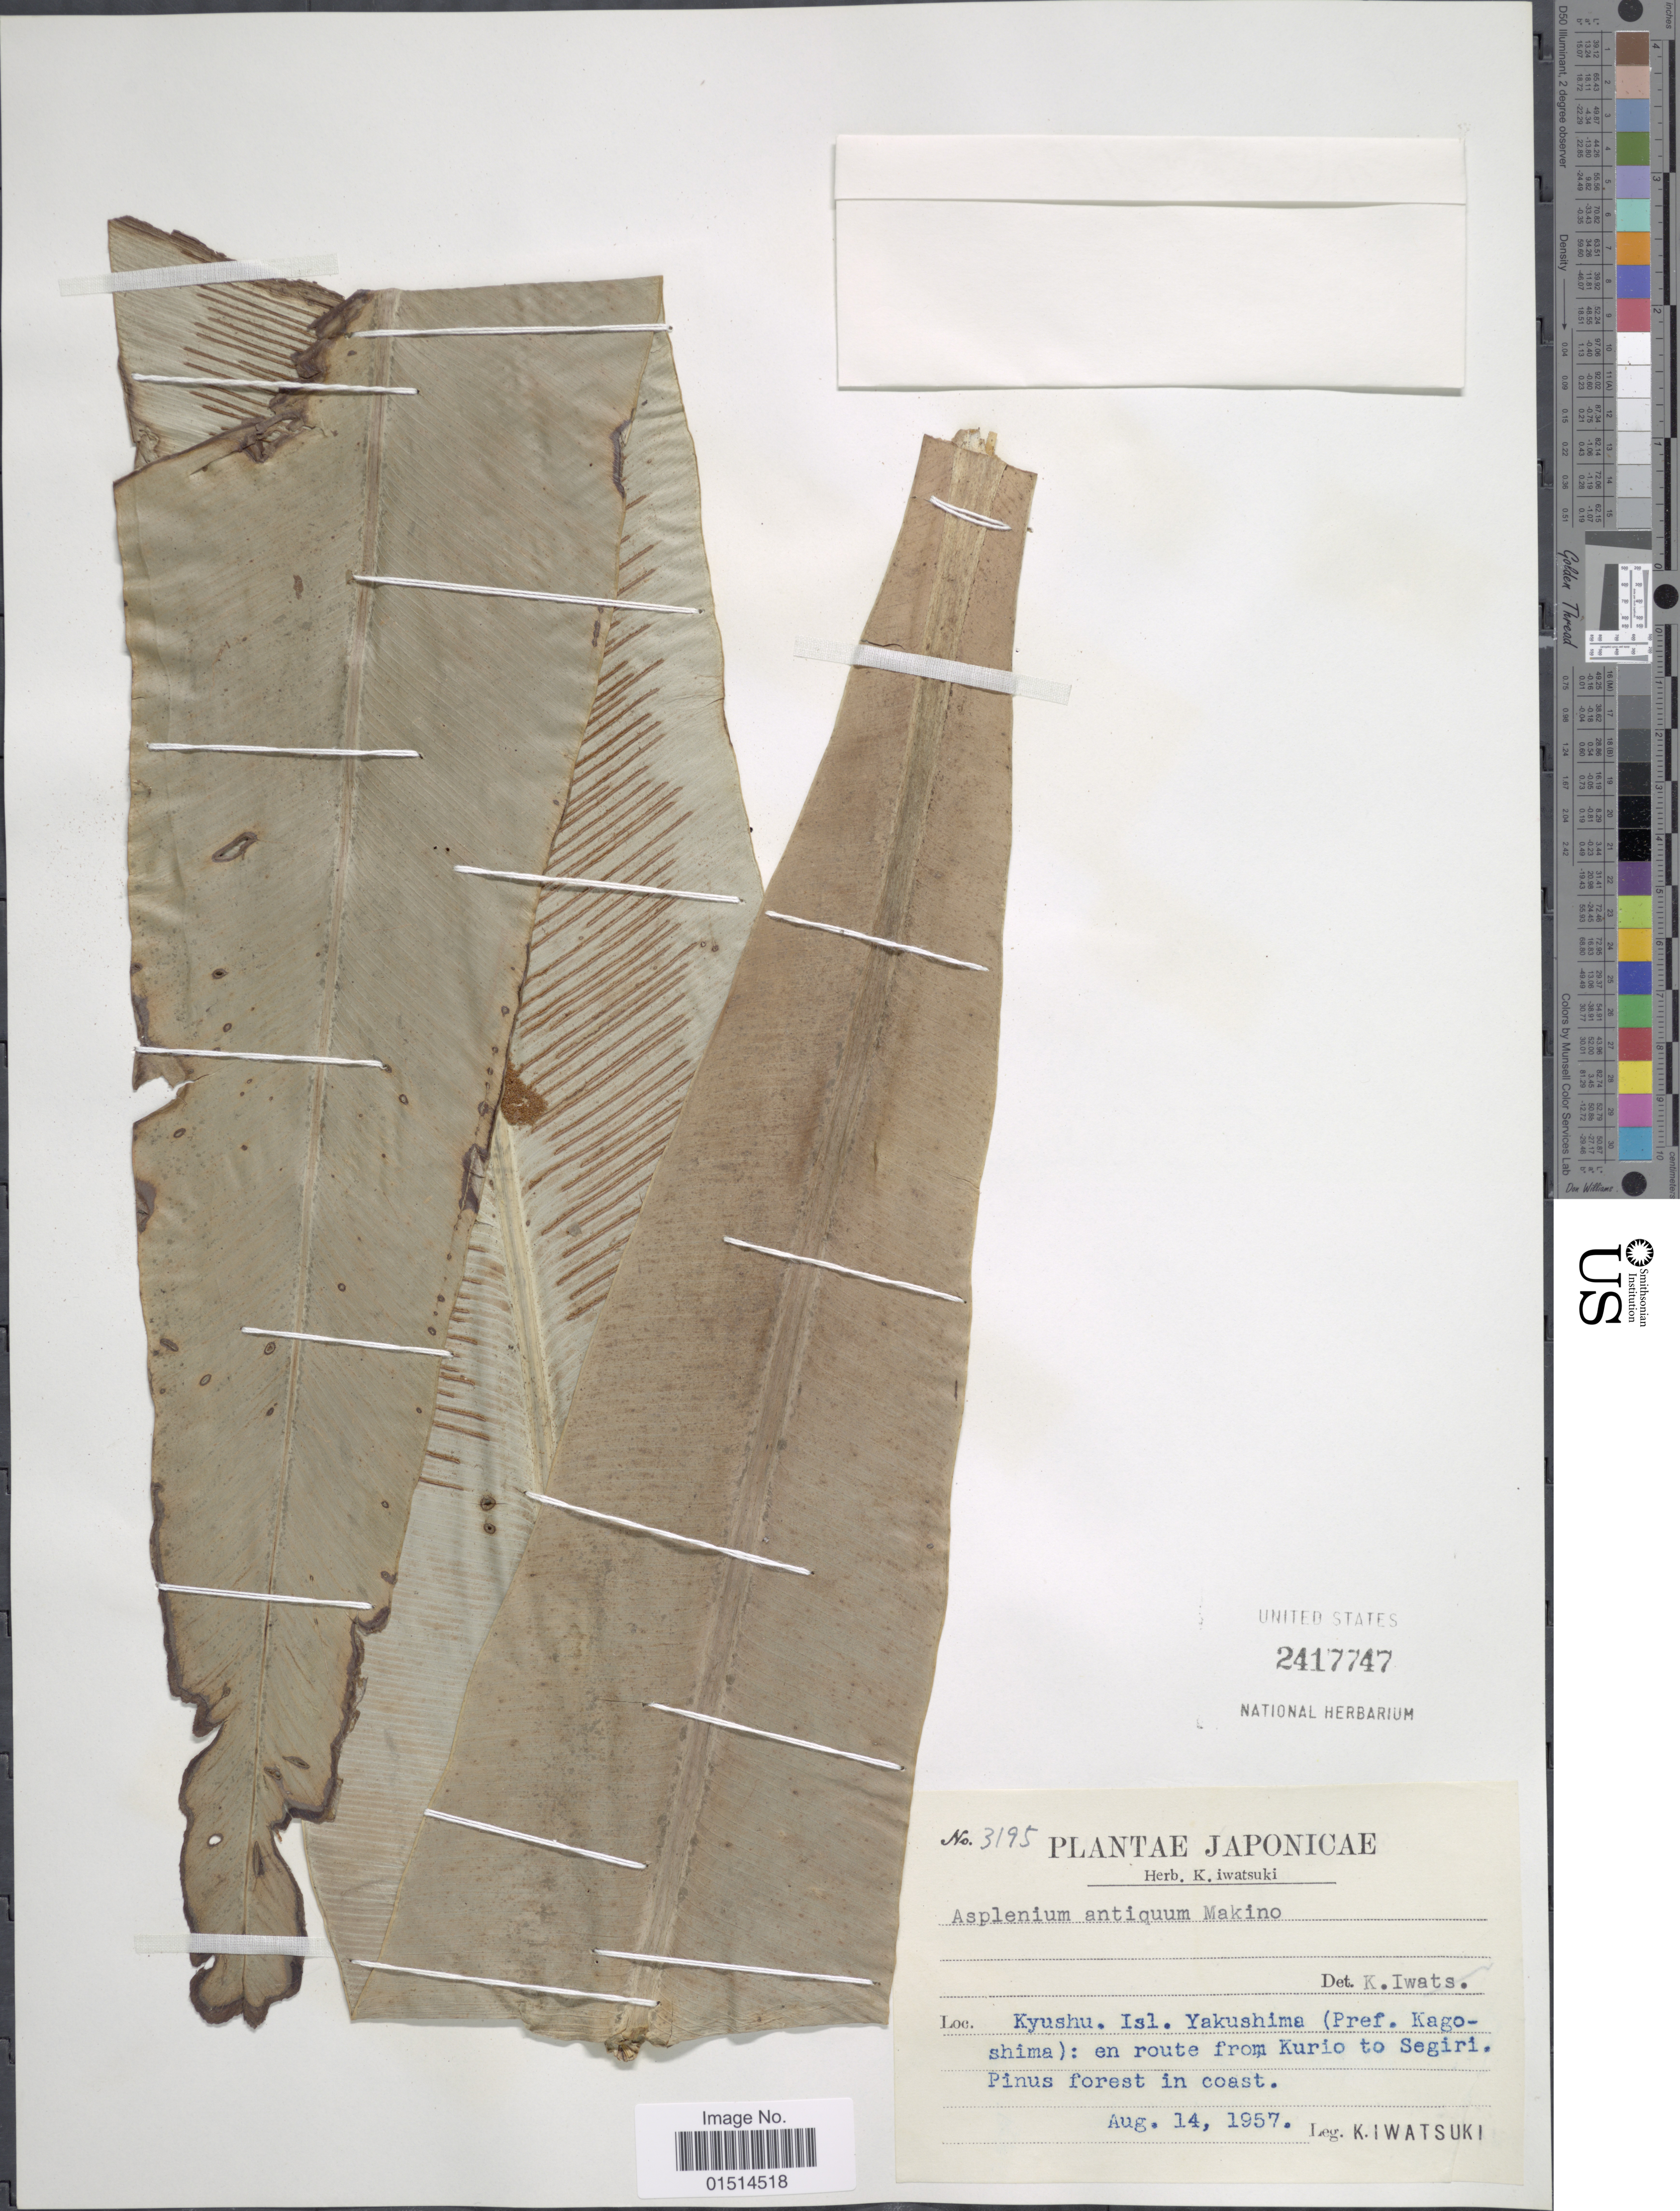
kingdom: Plantae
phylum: Tracheophyta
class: Polypodiopsida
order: Polypodiales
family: Aspleniaceae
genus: Asplenium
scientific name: Asplenium antiquum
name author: Makino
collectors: K. Iwatsuki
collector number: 3195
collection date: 1957-08-14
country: Japan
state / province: Kagosima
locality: Kyushu. Isl. Yakushima (Pref. Kagoshima): en route from Kurio to Segiri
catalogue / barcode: US 2417747